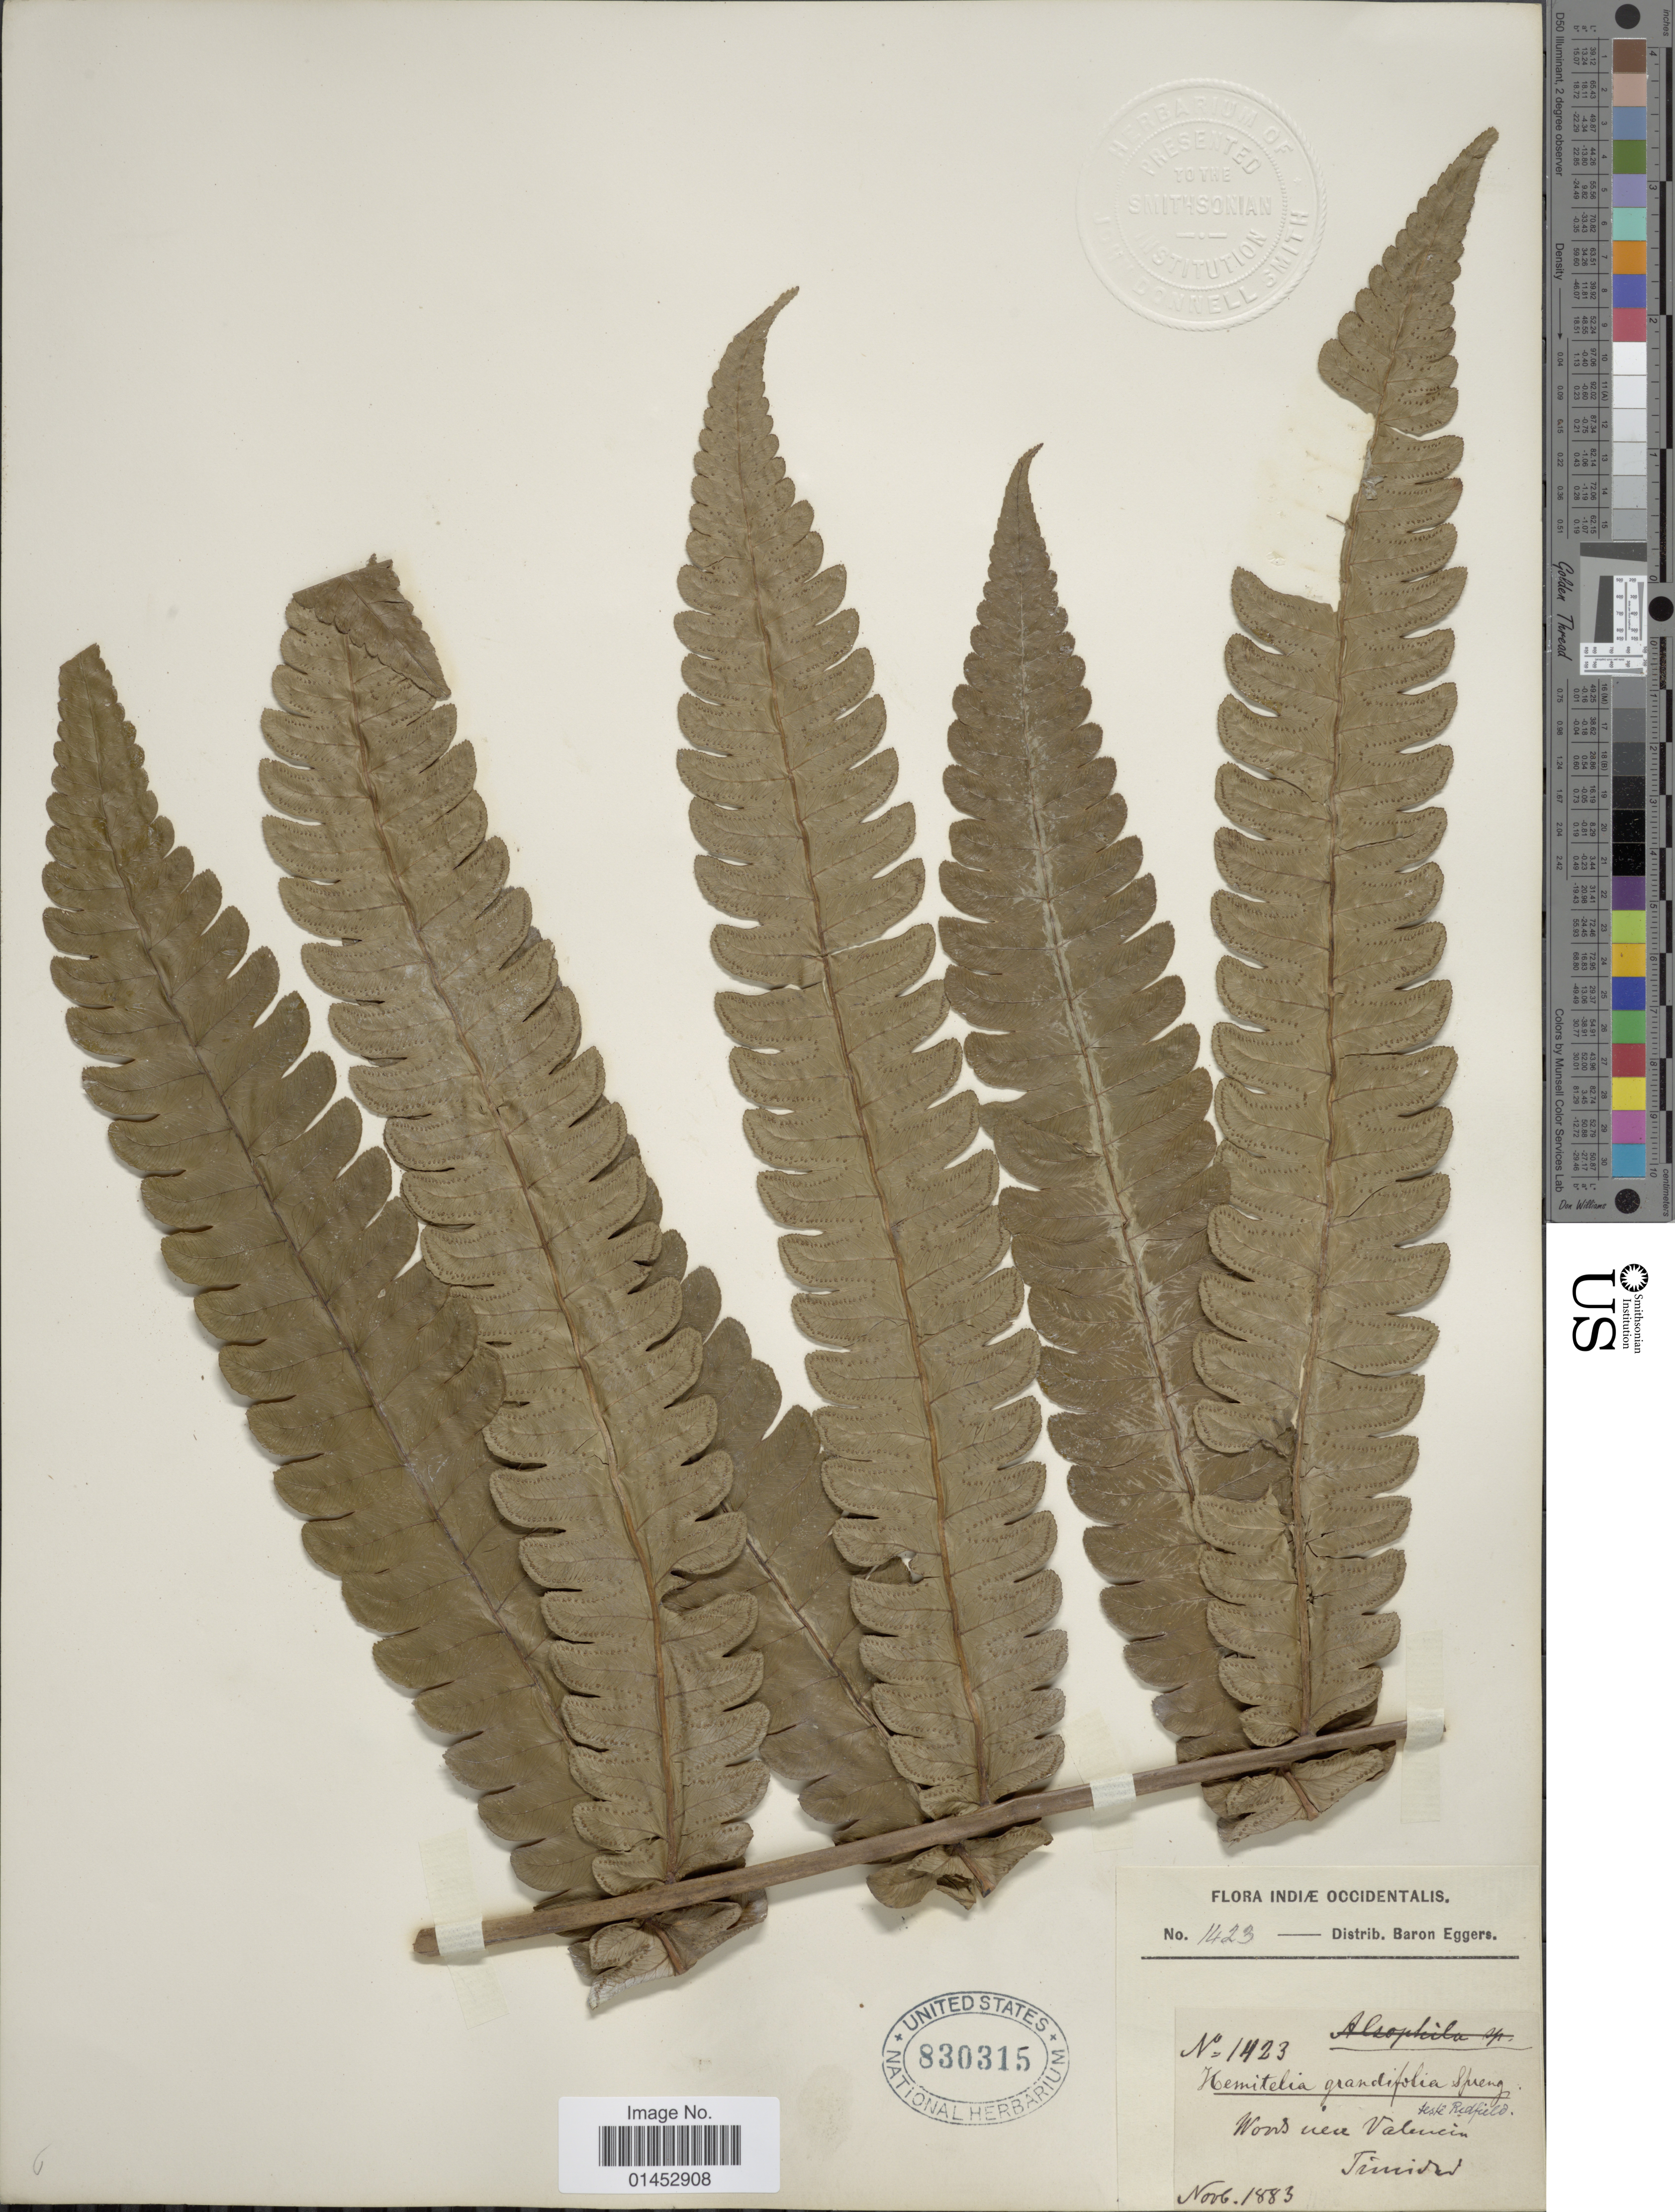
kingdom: Plantae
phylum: Tracheophyta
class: Polypodiopsida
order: Cyatheales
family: Cyatheaceae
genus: Cyathea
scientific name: Cyathea spectabilis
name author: (Kunze) Domin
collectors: H. F. A. von Eggers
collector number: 1423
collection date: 1883-11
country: Trinidad and Tobago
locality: Indiae occidentalis, Woods near Valencia, Trinidad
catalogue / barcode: US 830315